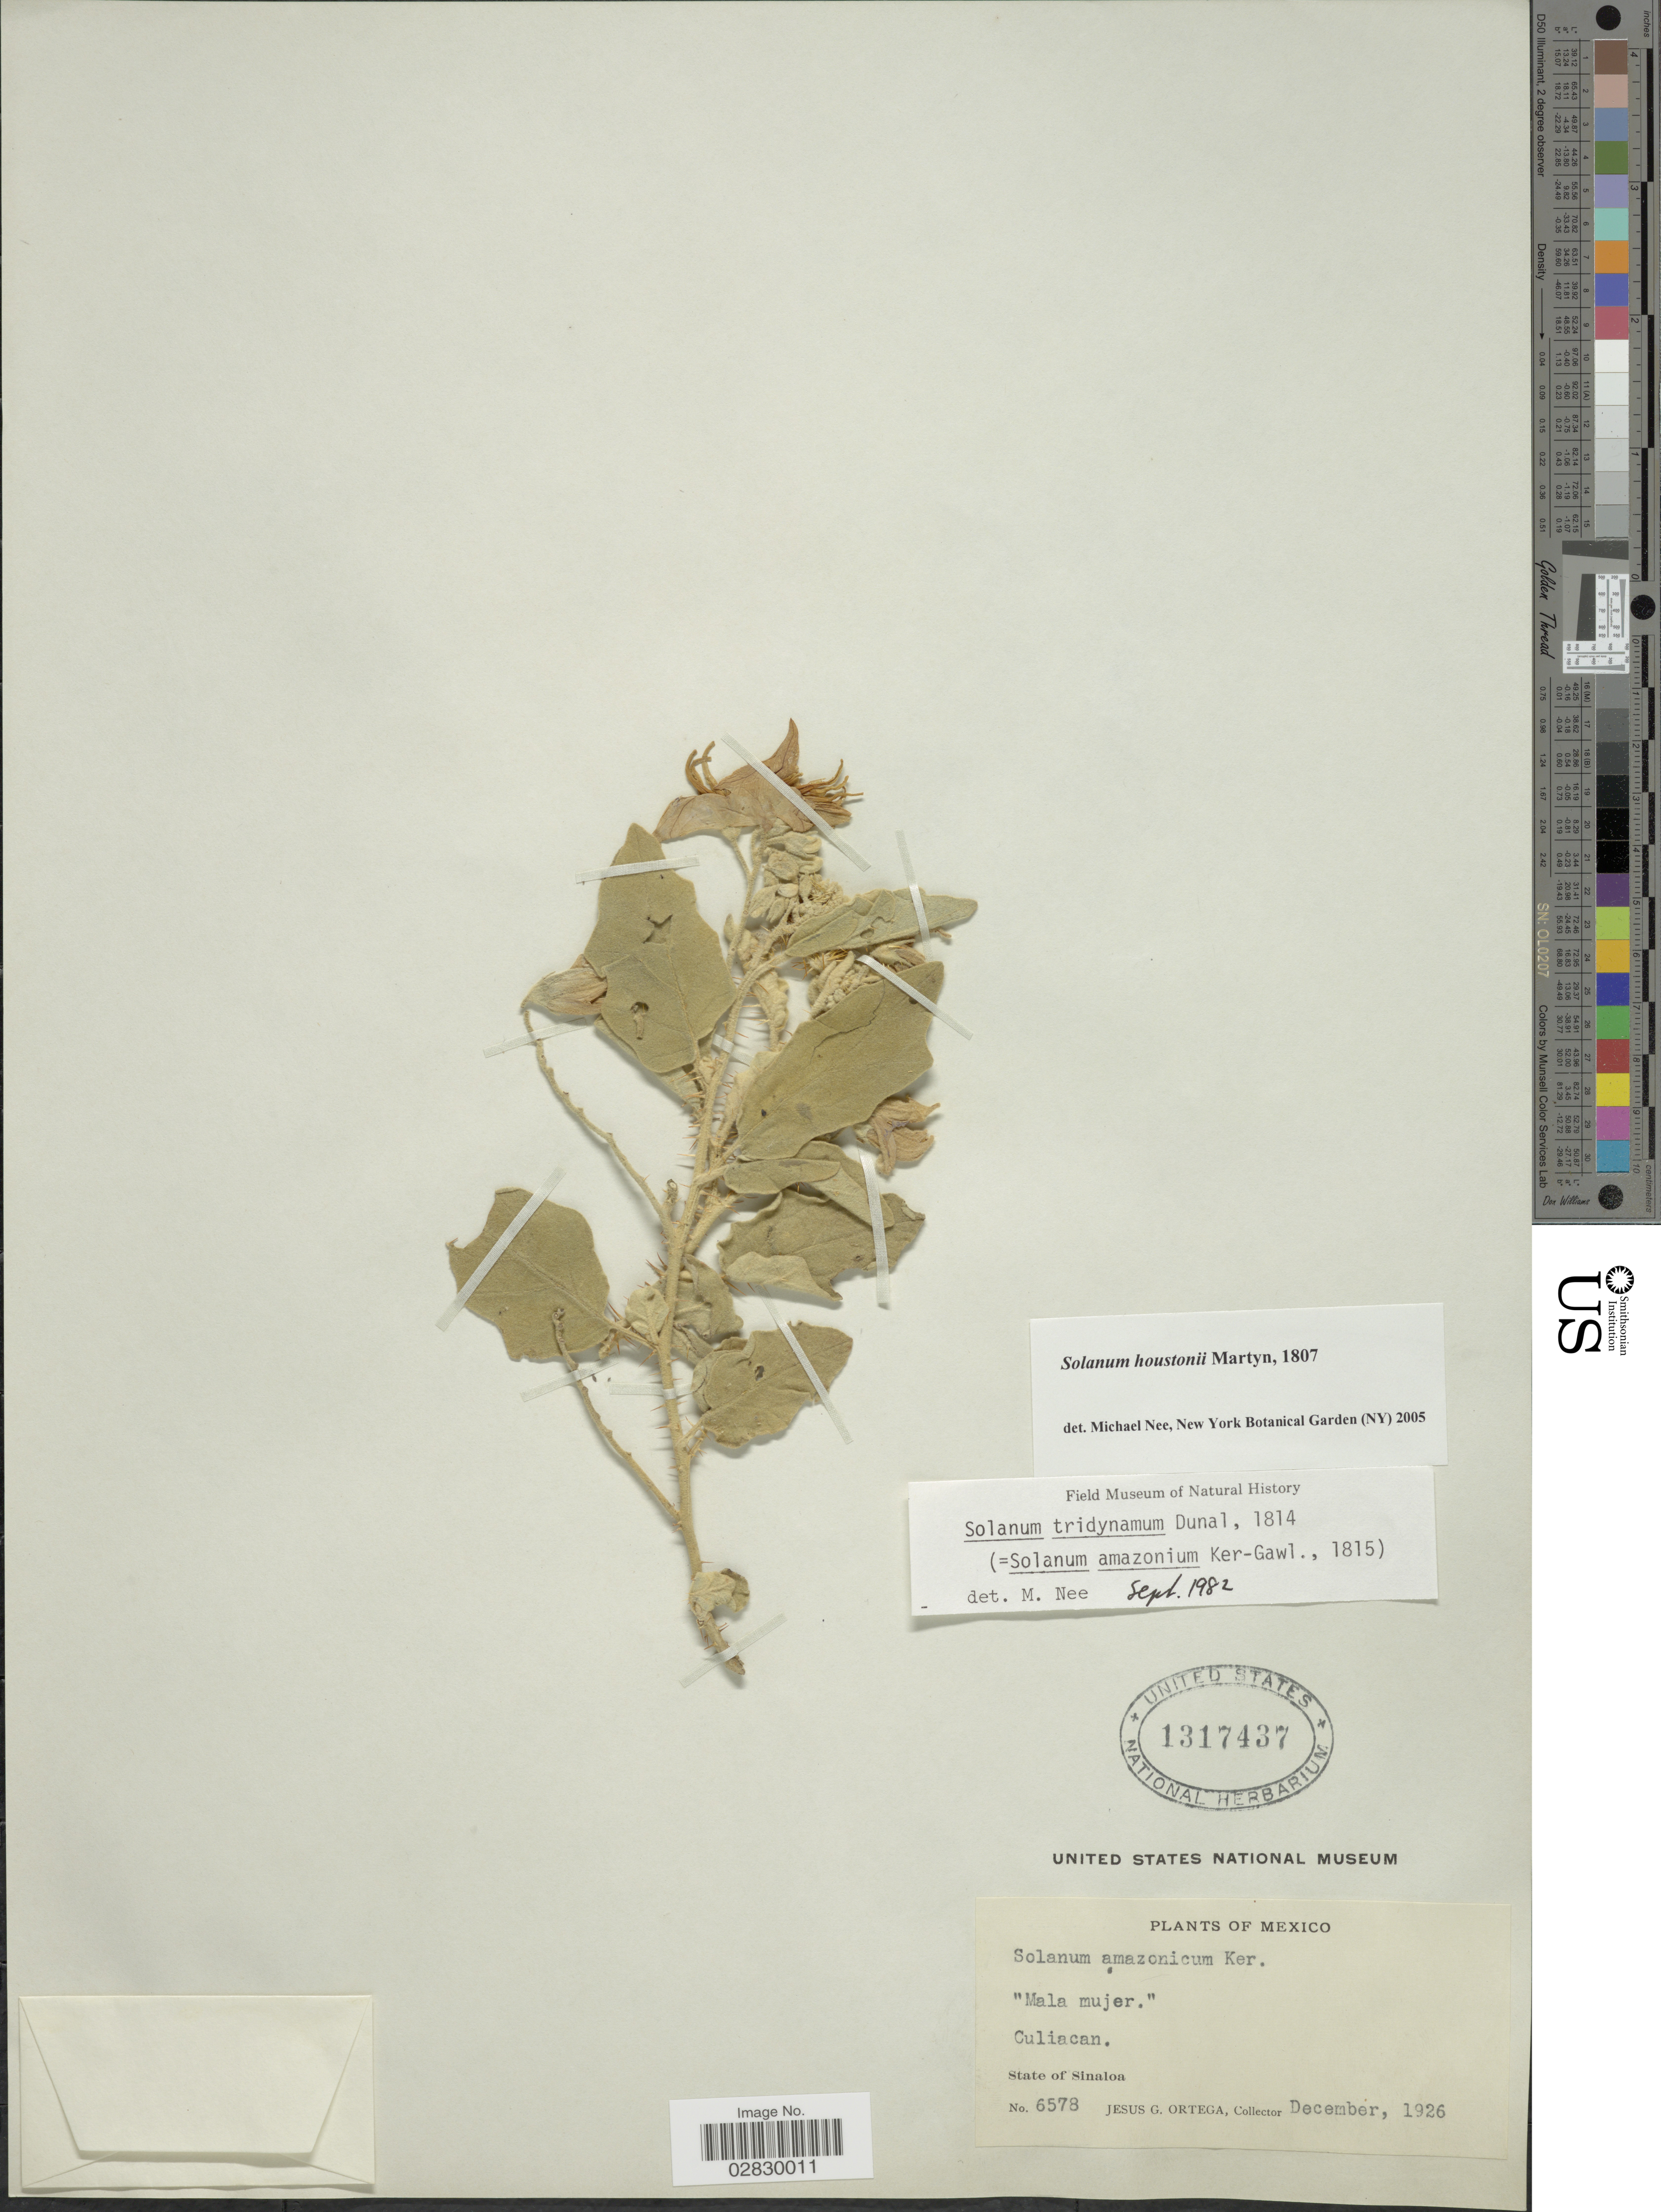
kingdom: Plantae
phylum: Tracheophyta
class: Magnoliopsida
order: Solanales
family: Solanaceae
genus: Solanum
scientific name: Solanum houstonii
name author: Dunal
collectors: J. Ortega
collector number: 6578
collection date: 1926-12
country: Mexico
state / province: Sinaloa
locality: Culiacan.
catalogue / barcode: US 1317437